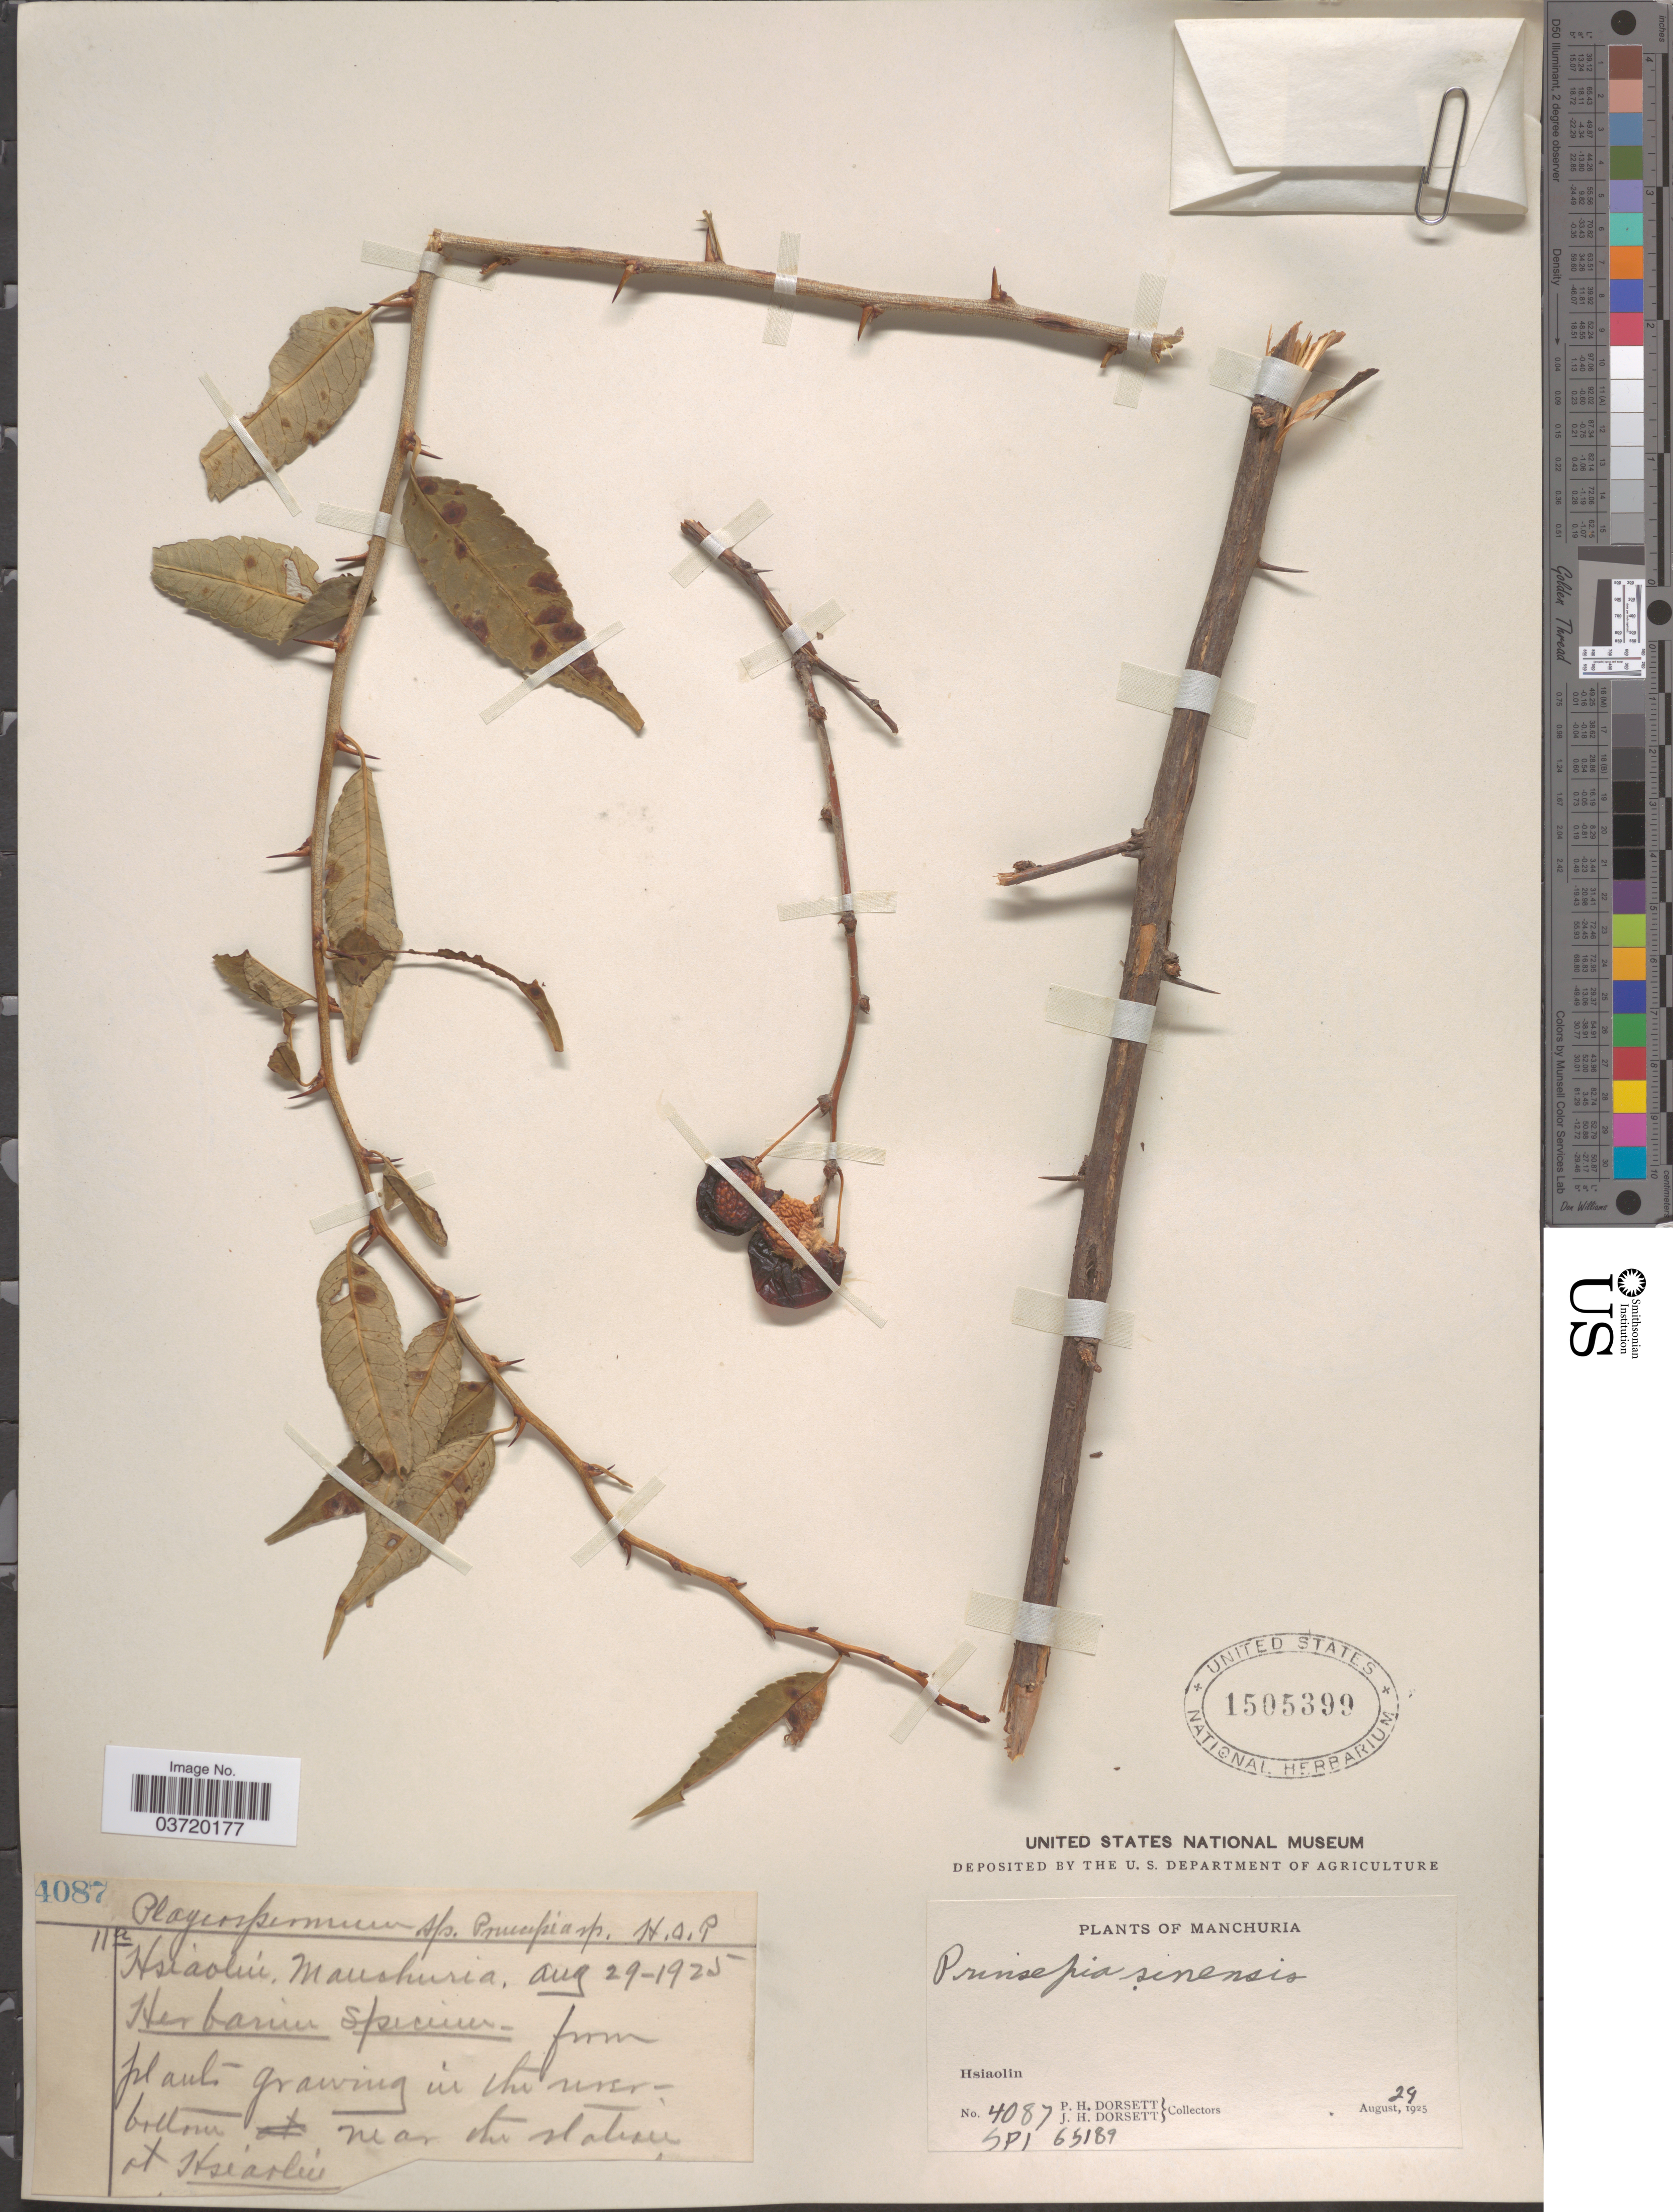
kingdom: Plantae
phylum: Tracheophyta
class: Magnoliopsida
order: Rosales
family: Rosaceae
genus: Prinsepia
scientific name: Prinsepia sinensis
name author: (Oliv.) Hallier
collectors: P. H. Dorsett & J. Dorsett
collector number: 4087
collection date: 1925-08-29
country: China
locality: Manchuria. Hsiaolin. In the river bottom near the statizu [interpreted] at Hsiarlin [interpreted].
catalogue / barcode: US 1505399